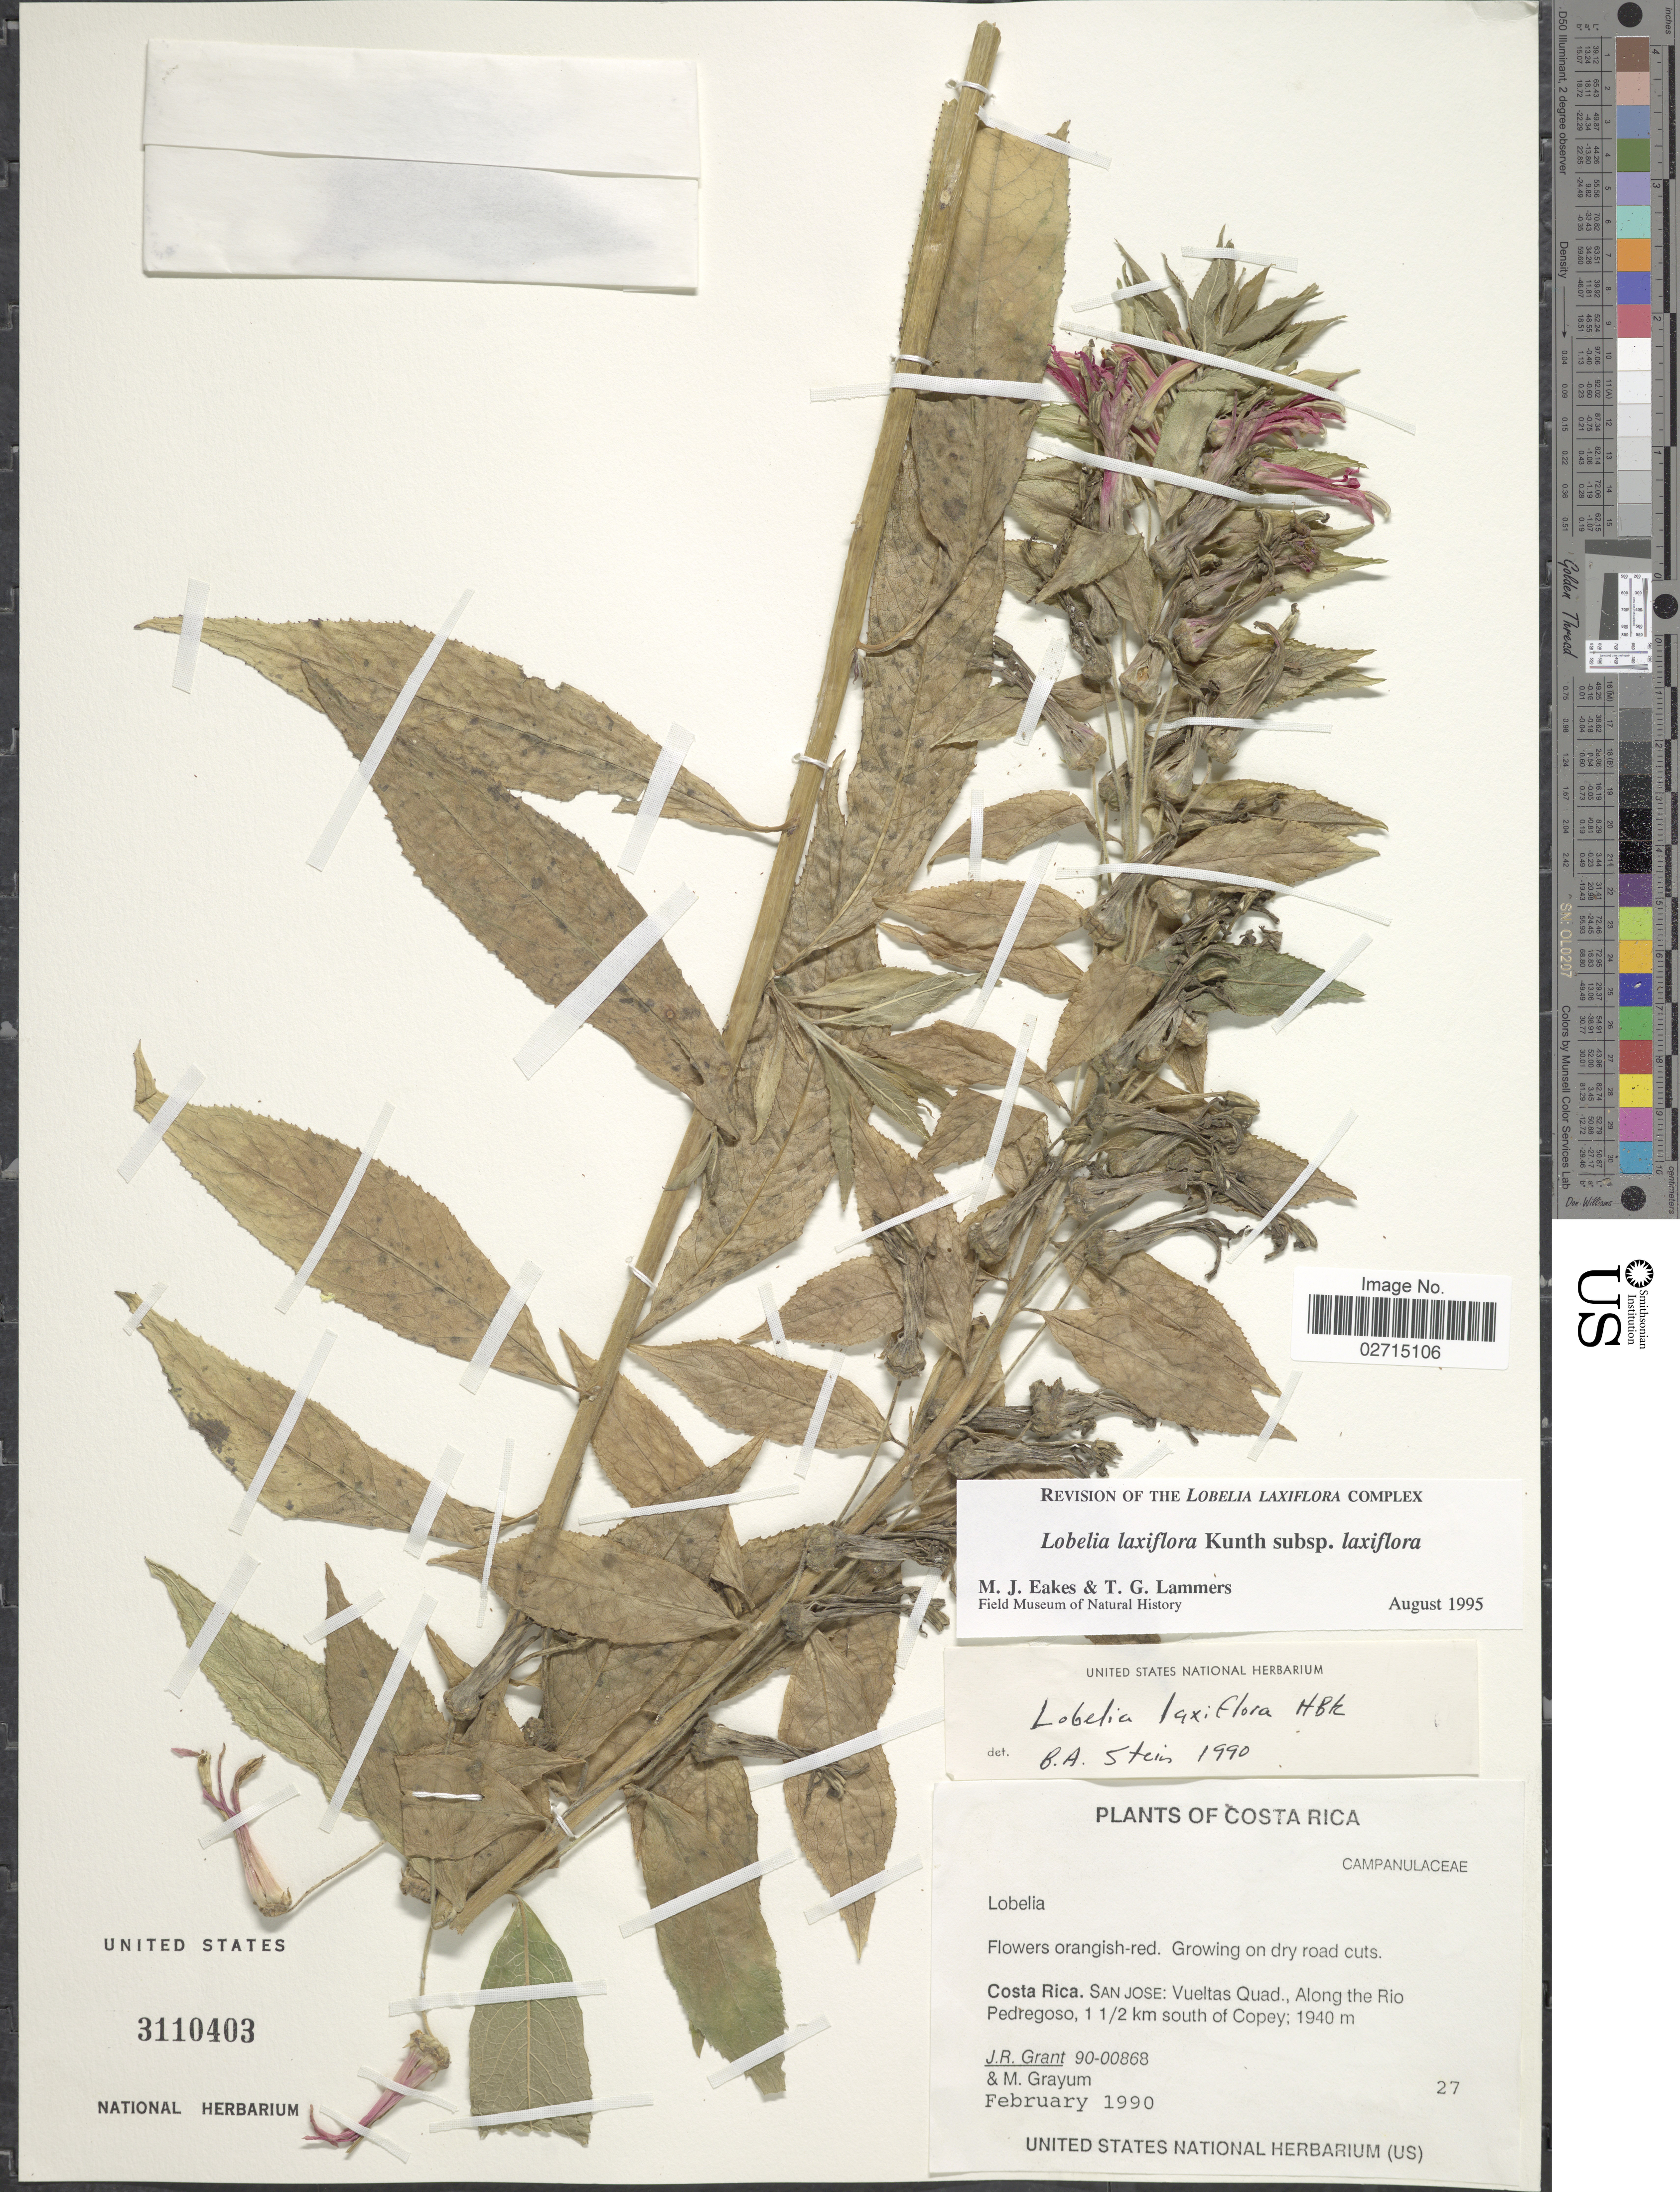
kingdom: Plantae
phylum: Tracheophyta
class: Magnoliopsida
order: Asterales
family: Campanulaceae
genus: Lobelia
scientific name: Lobelia laxiflora subsp. laxiflora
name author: Kunth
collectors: J. Grant & M. H. Grayum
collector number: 90-00868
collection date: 1990-02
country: Costa Rica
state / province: San José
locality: Vueltas Quad., Along the Rio Pedregoso, 1½ km south of Copey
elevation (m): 1940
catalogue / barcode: US 3110403